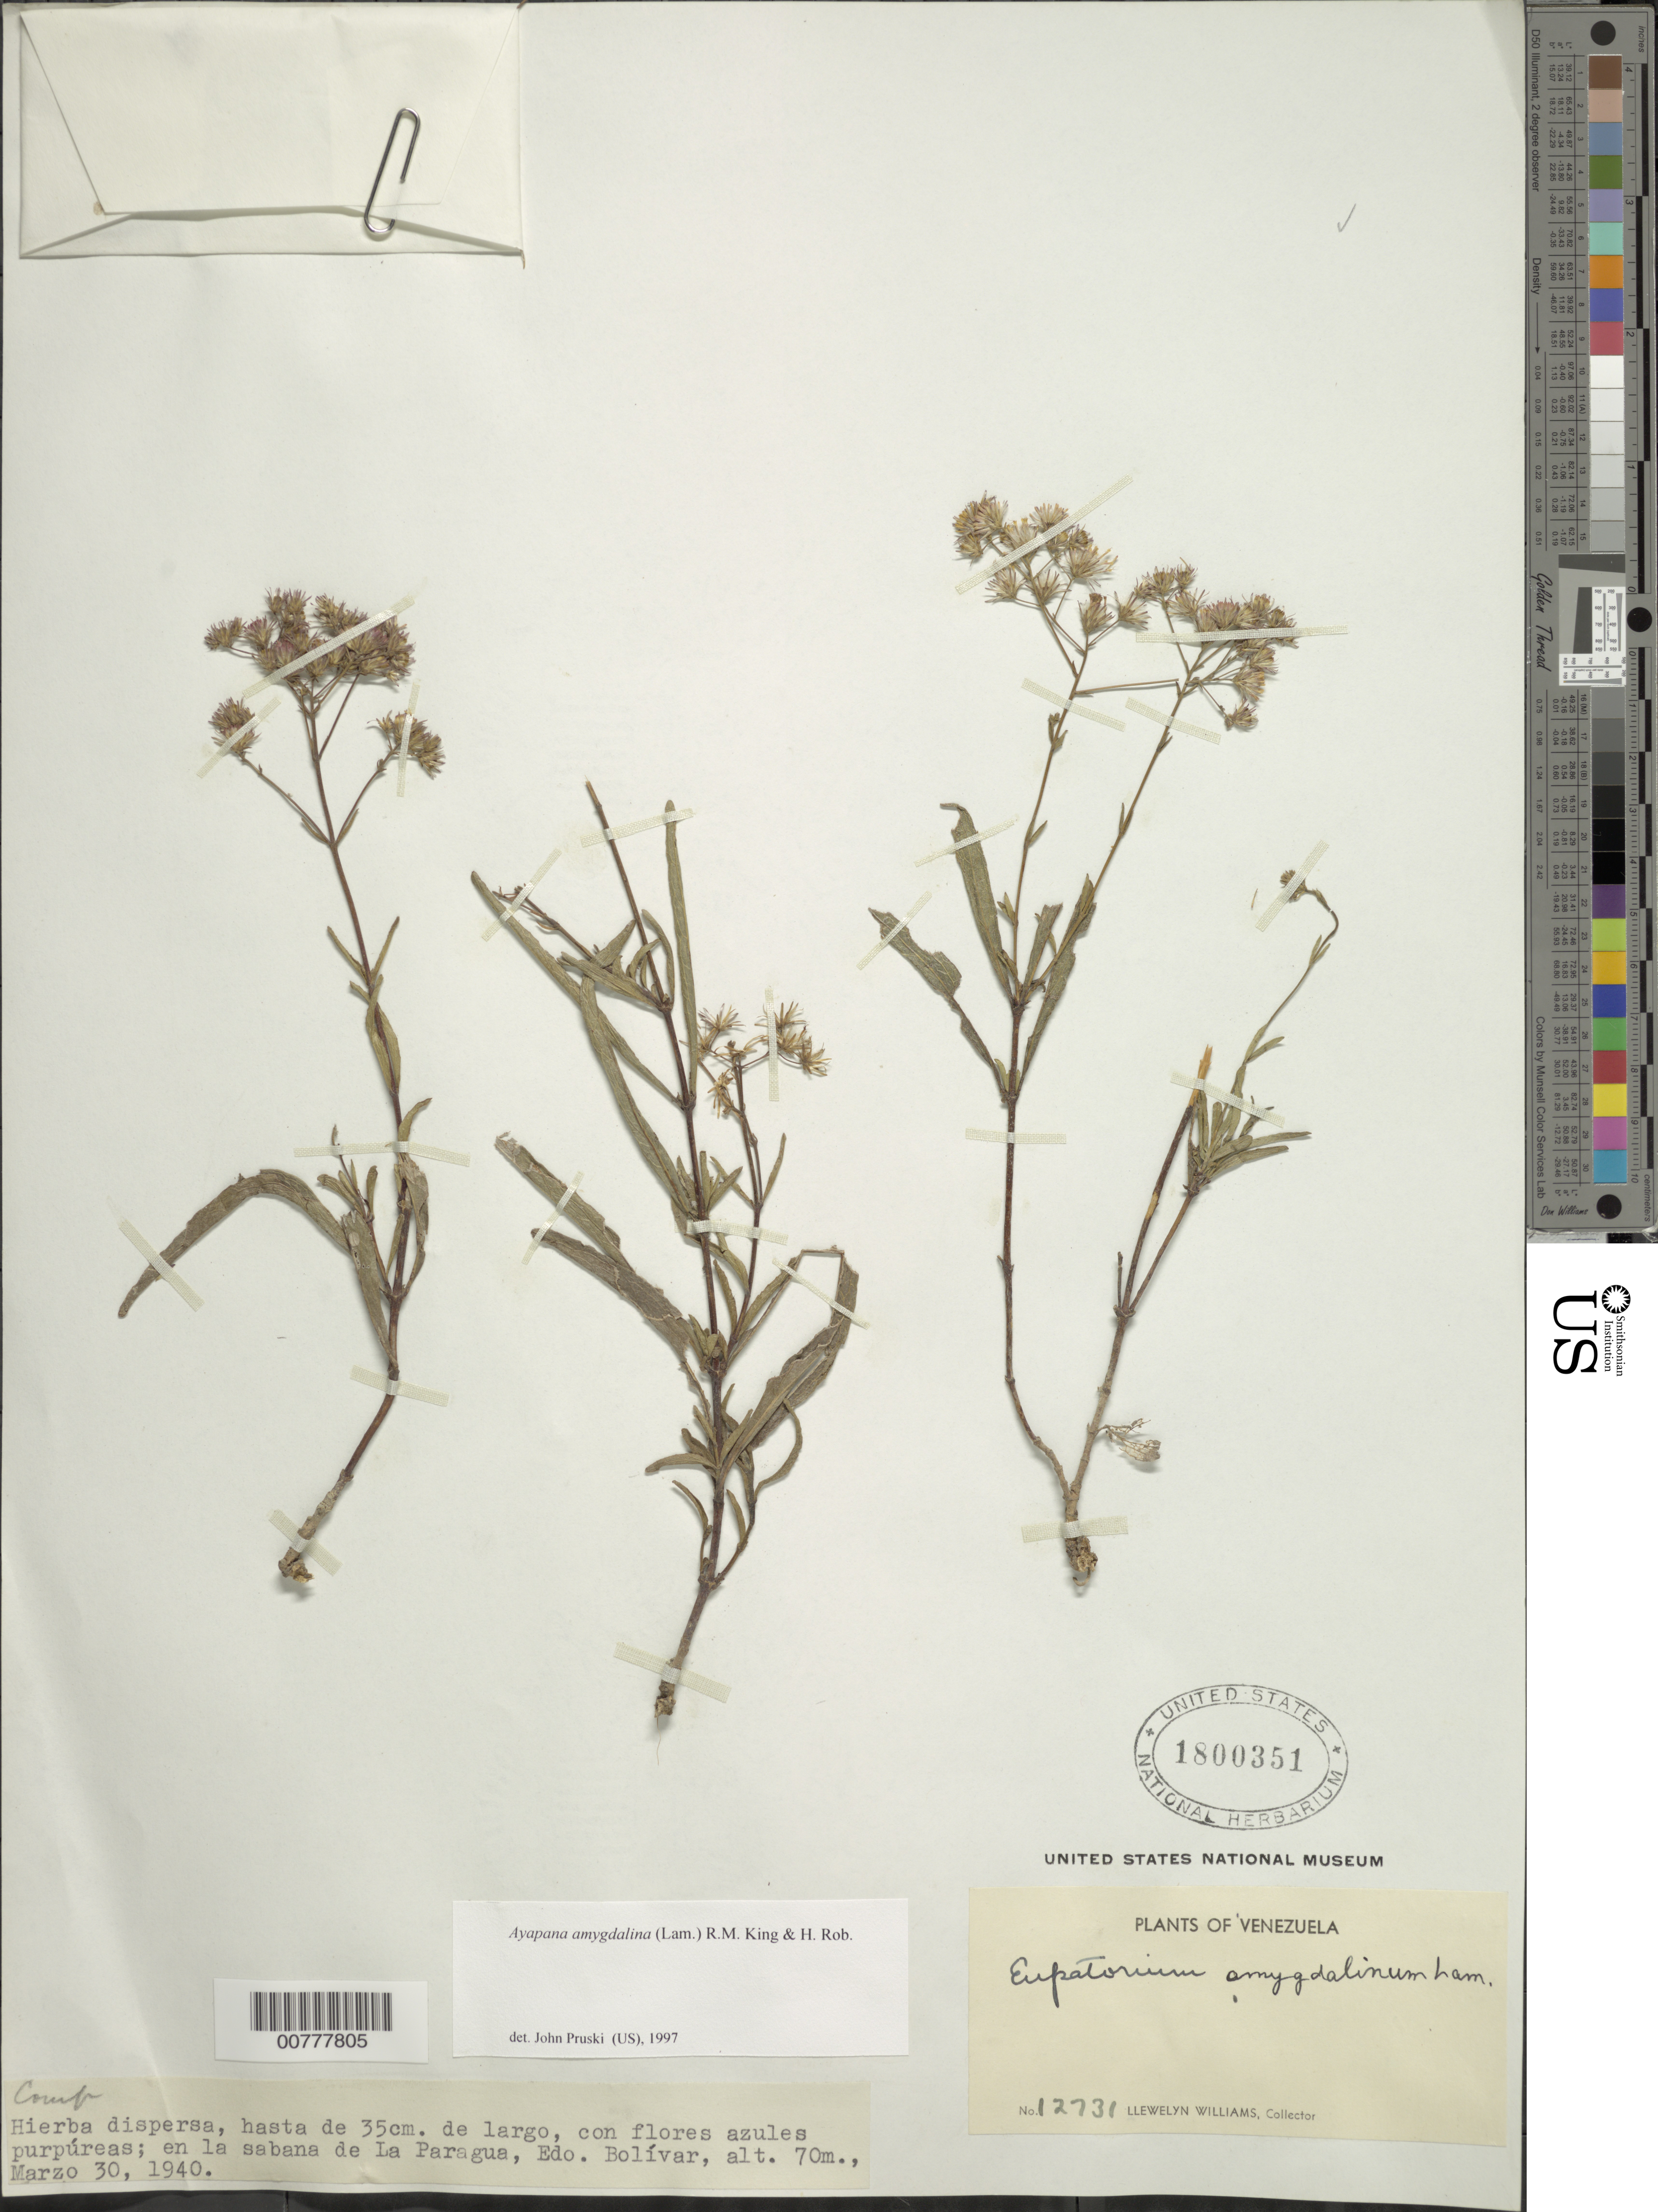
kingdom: Plantae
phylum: Tracheophyta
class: Magnoliopsida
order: Asterales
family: Asteraceae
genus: Ayapana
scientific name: Ayapana amygdalina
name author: (Lam.) R.M. King & H. Rob.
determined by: Pruski, J. F.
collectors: Ll. Williams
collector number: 12731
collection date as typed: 30-Mar-40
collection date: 1940-03-30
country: Venezuela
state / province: Bolívar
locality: La Paragua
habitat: Sabana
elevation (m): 70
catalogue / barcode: US 1800351